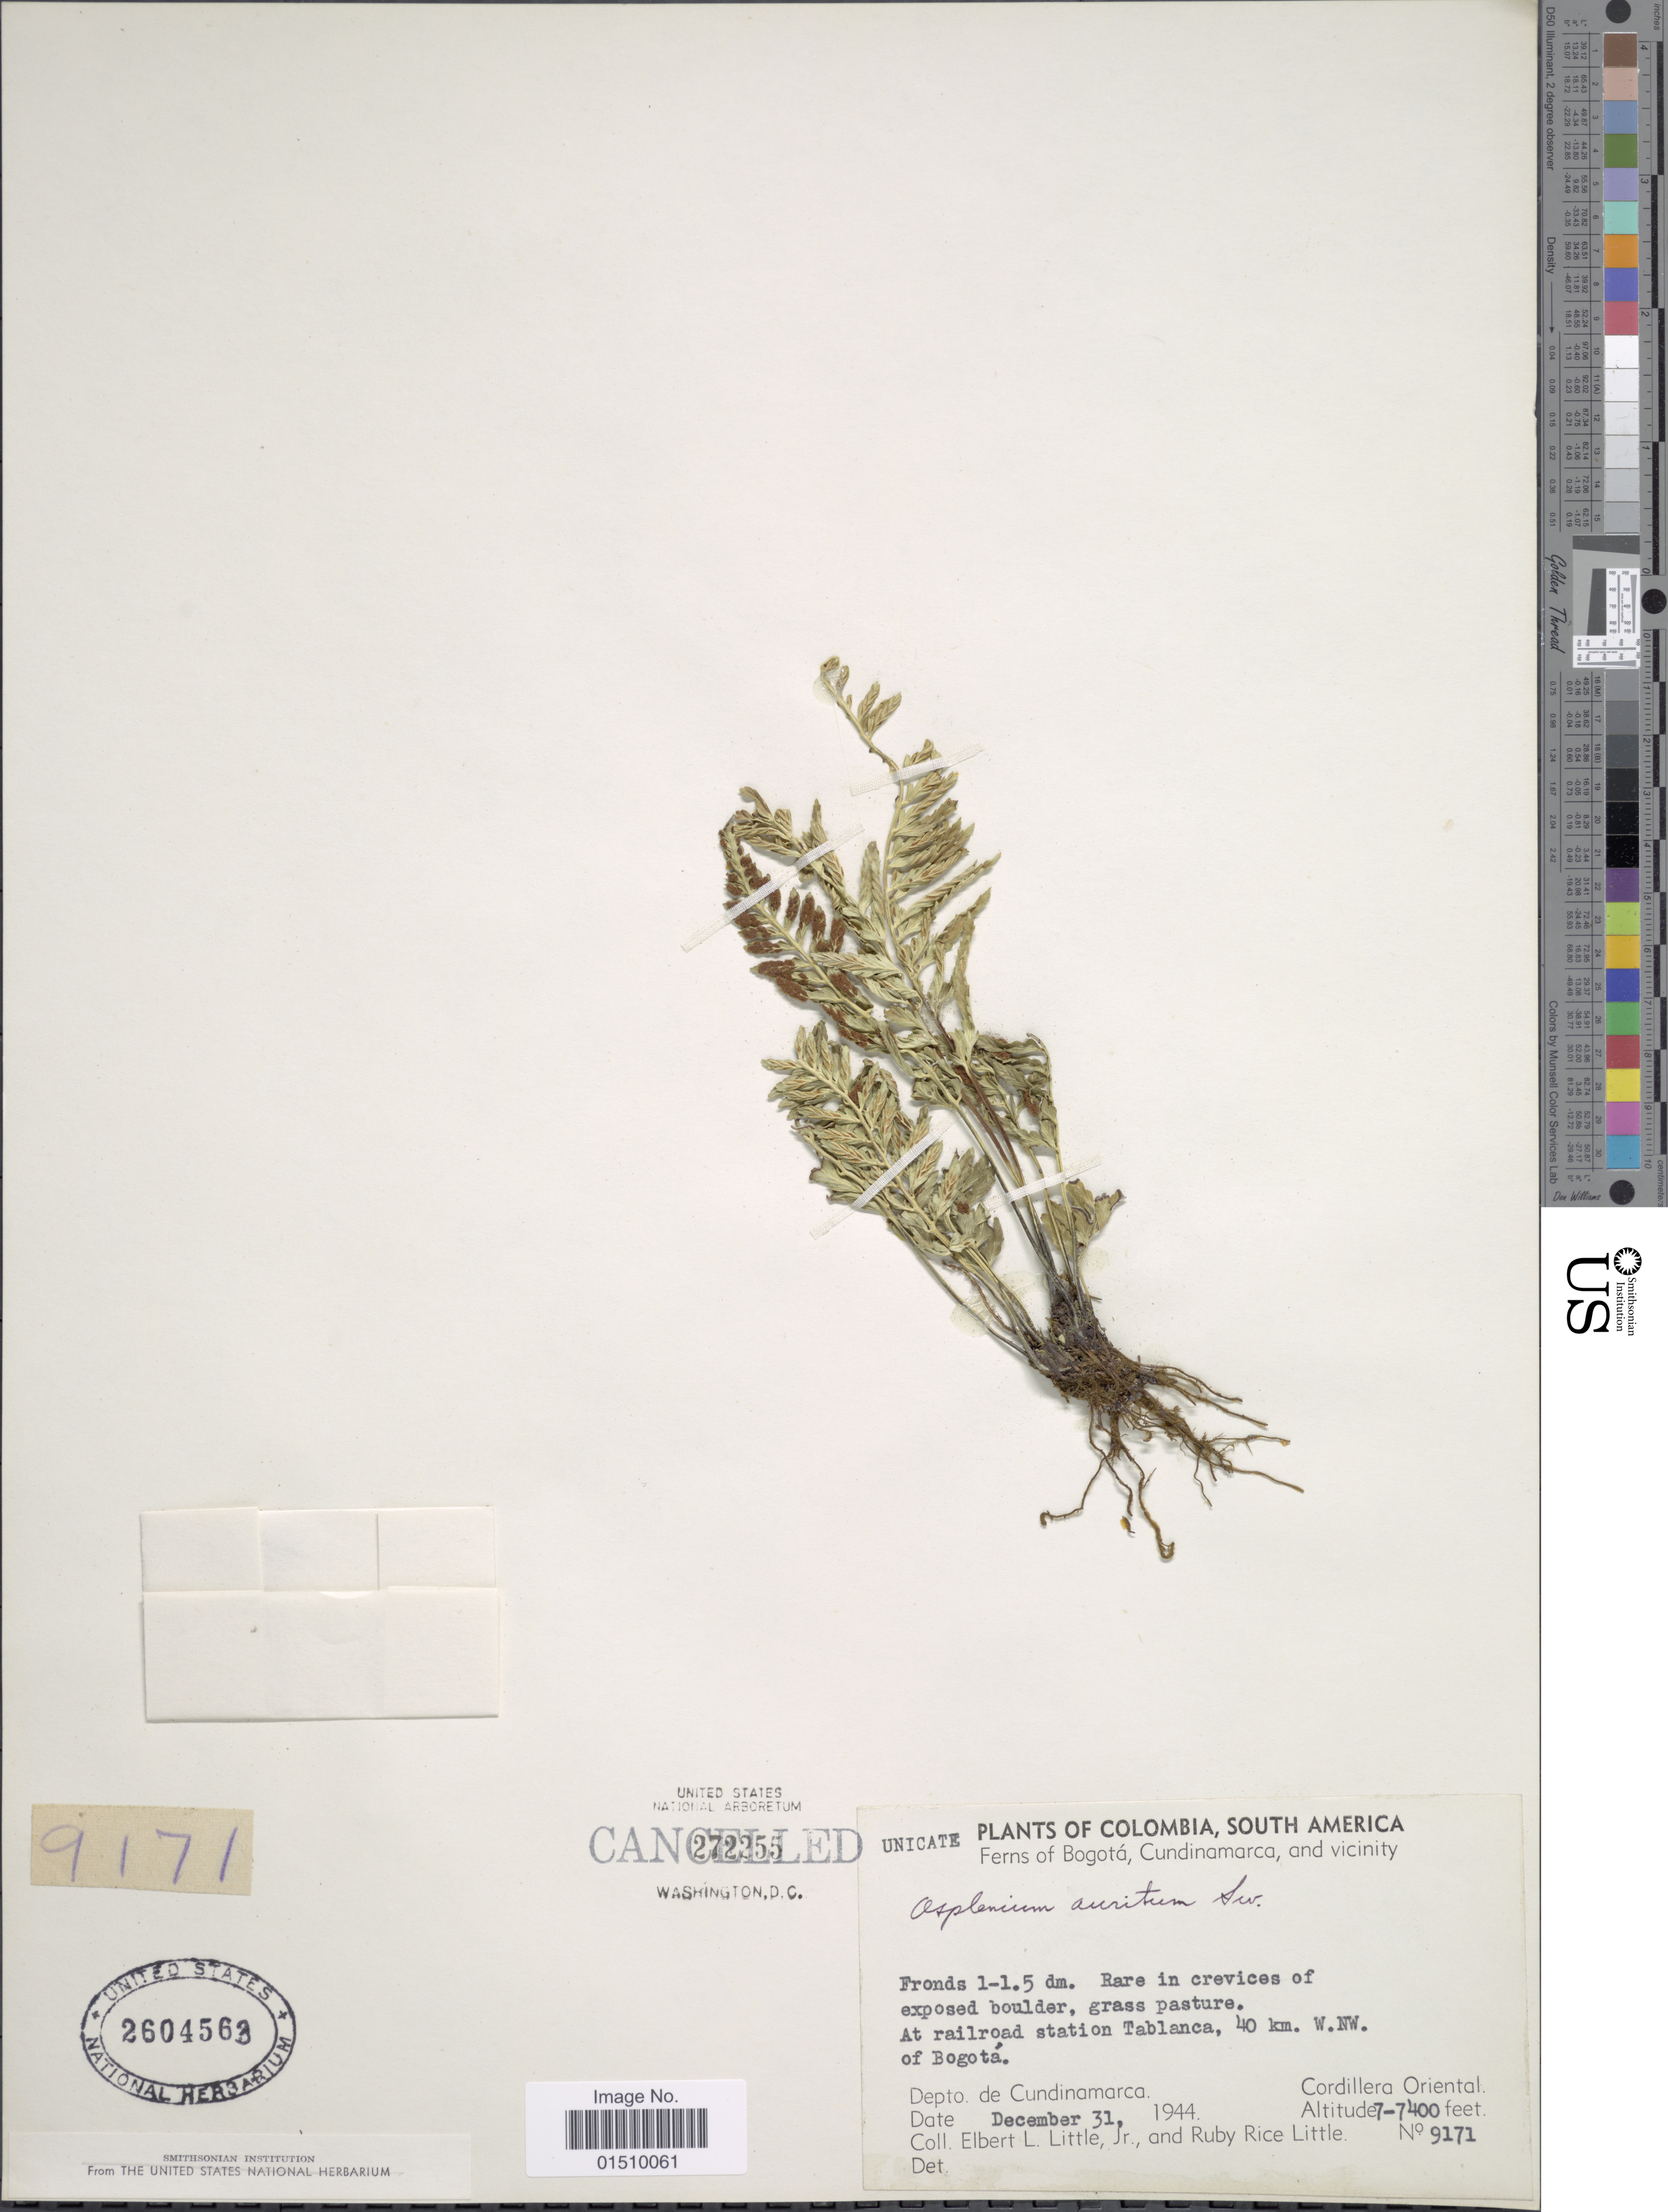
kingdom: Plantae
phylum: Tracheophyta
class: Polypodiopsida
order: Polypodiales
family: Aspleniaceae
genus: Asplenium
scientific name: Asplenium auritum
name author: Sw.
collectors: E. L. Little & R. R. Little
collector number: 9171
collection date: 1944-12-31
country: Colombia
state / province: Cundinamarca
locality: Colombia, South America, Ferns of Bogota, Cundinamarc, and Vicinity, at railroad station Tablanca, 40 km. W.NW. of Bogota, Depto. de Cundinamarca, Cordillera Oriental.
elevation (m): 2134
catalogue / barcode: US 2604563